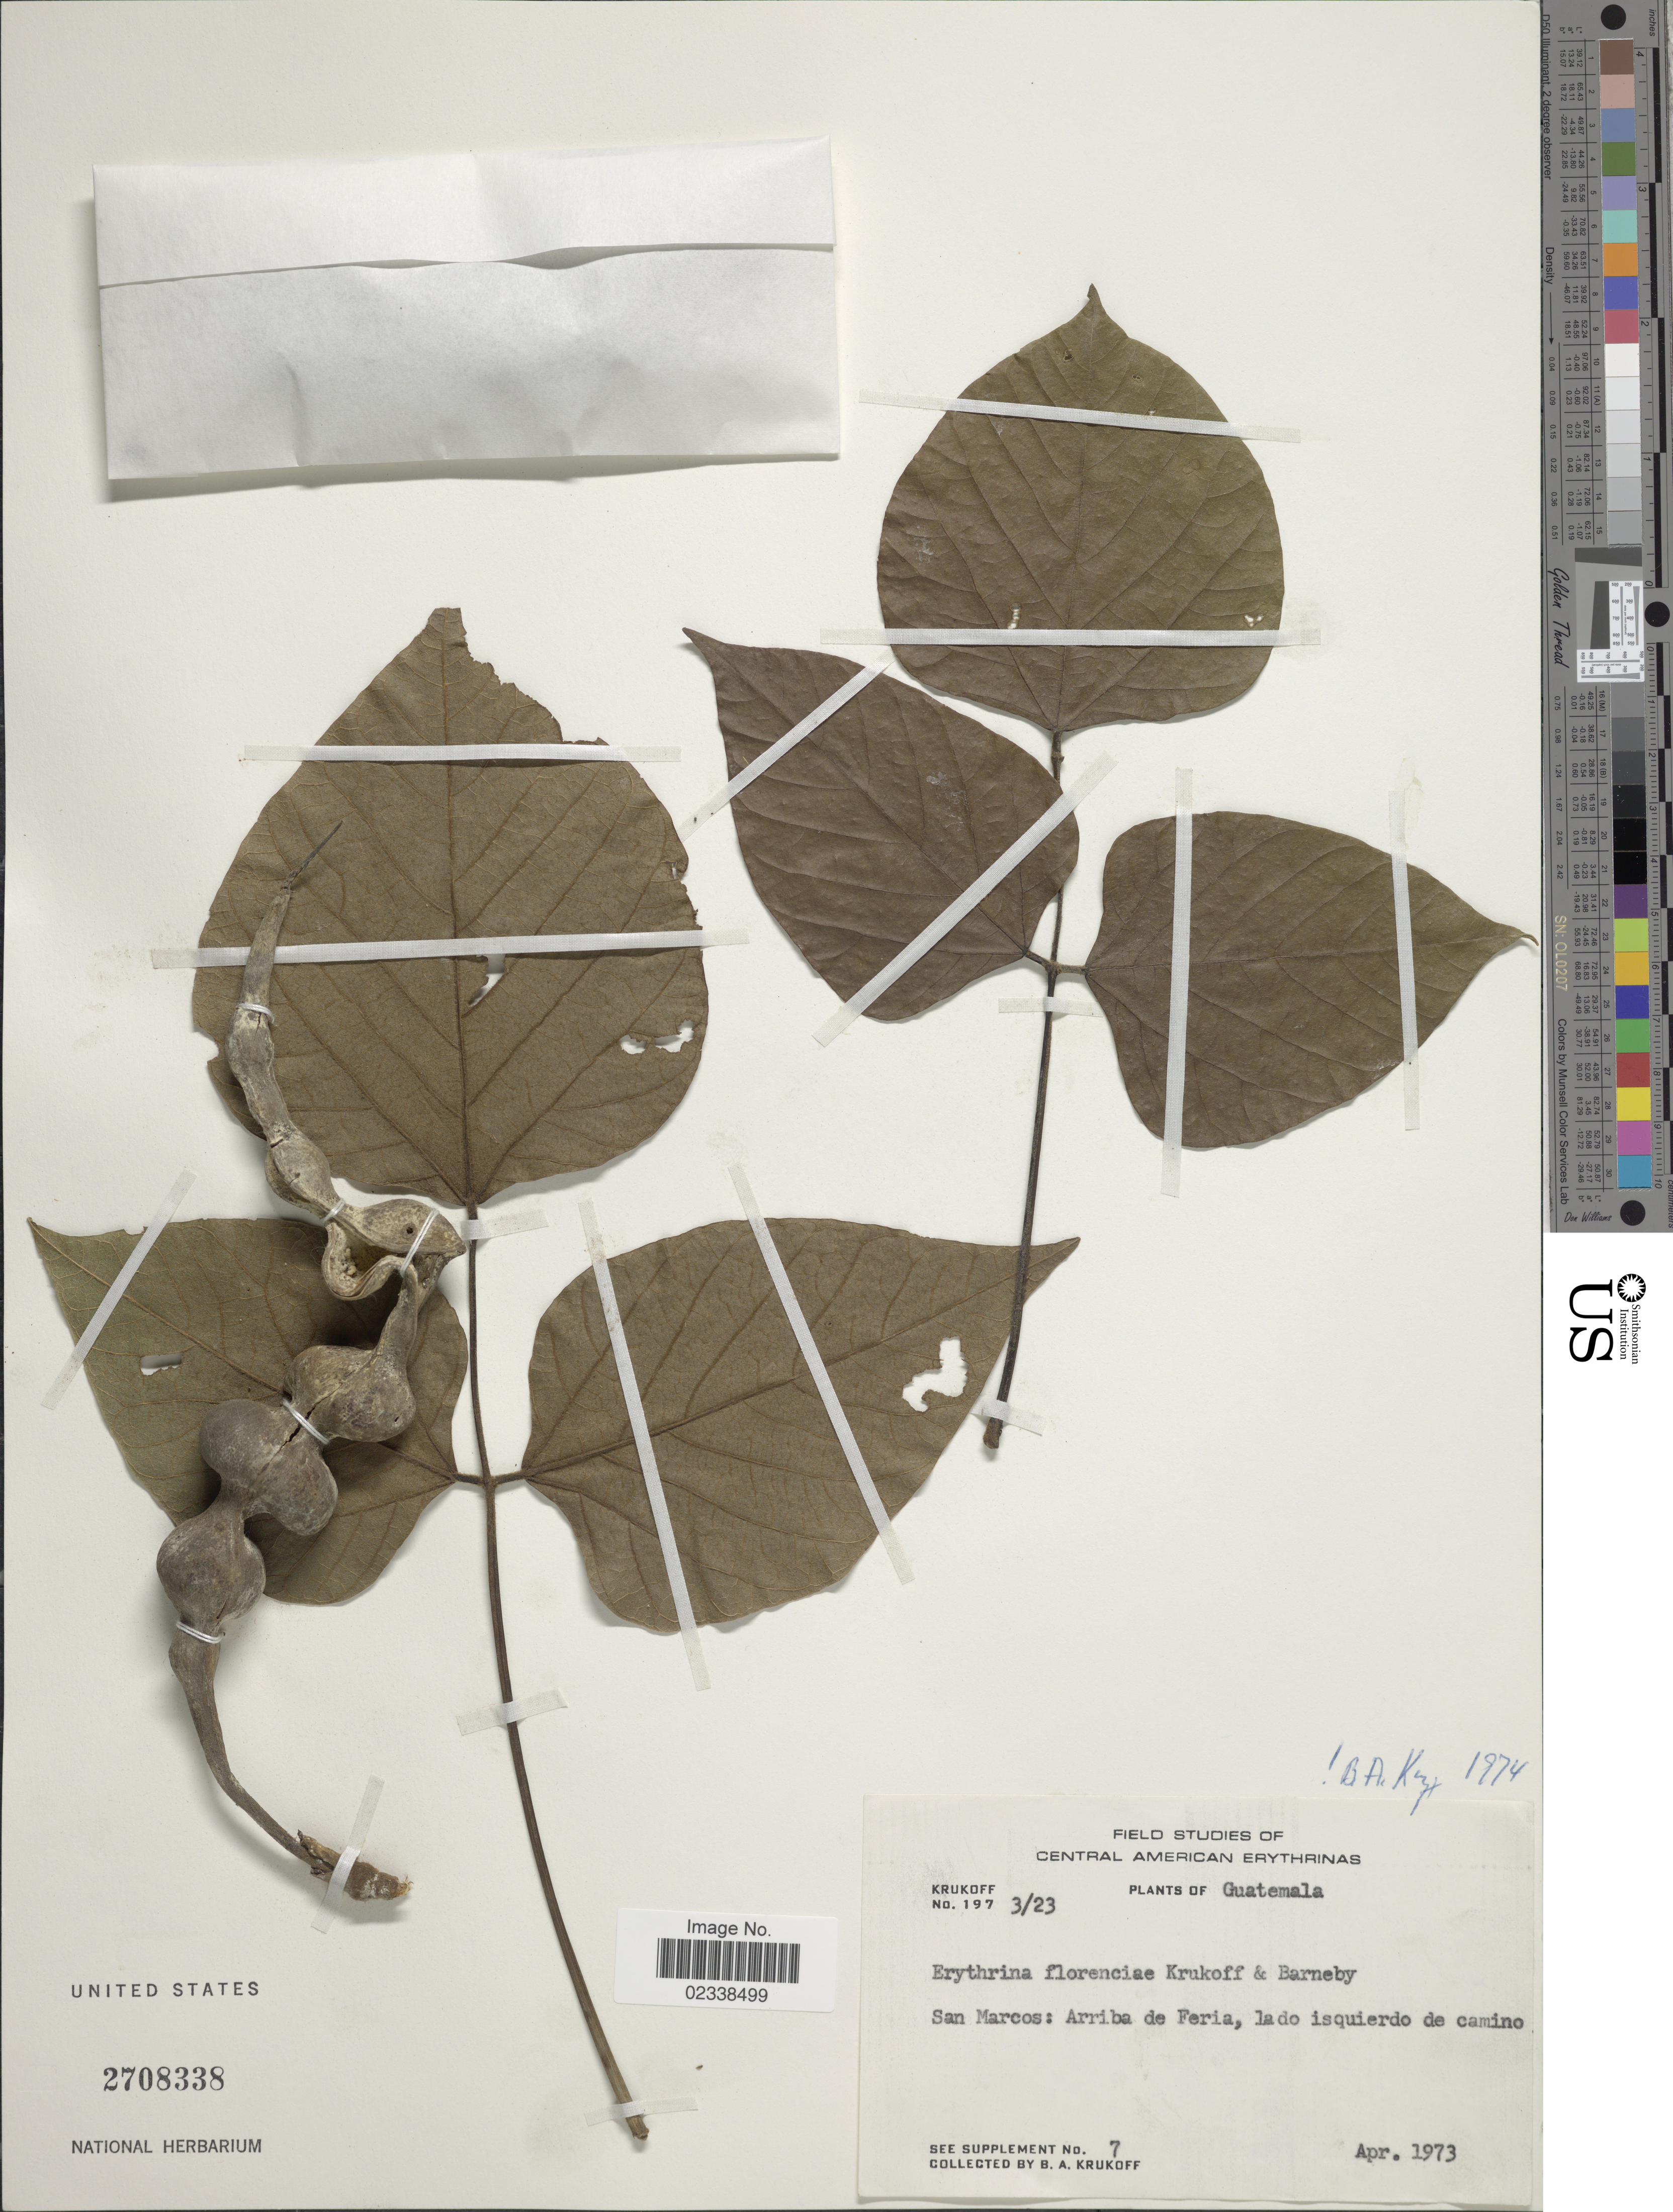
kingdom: Plantae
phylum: Tracheophyta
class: Magnoliopsida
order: Fabales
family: Fabaceae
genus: Erythrina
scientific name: Erythrina florenciae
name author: Krukoff & Barneby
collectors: B. A. Krukoff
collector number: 7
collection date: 1973-04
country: Guatemala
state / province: San Marcos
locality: San Marcos: Arriba de Feria, lado isquierdo de camino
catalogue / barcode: US 2708338